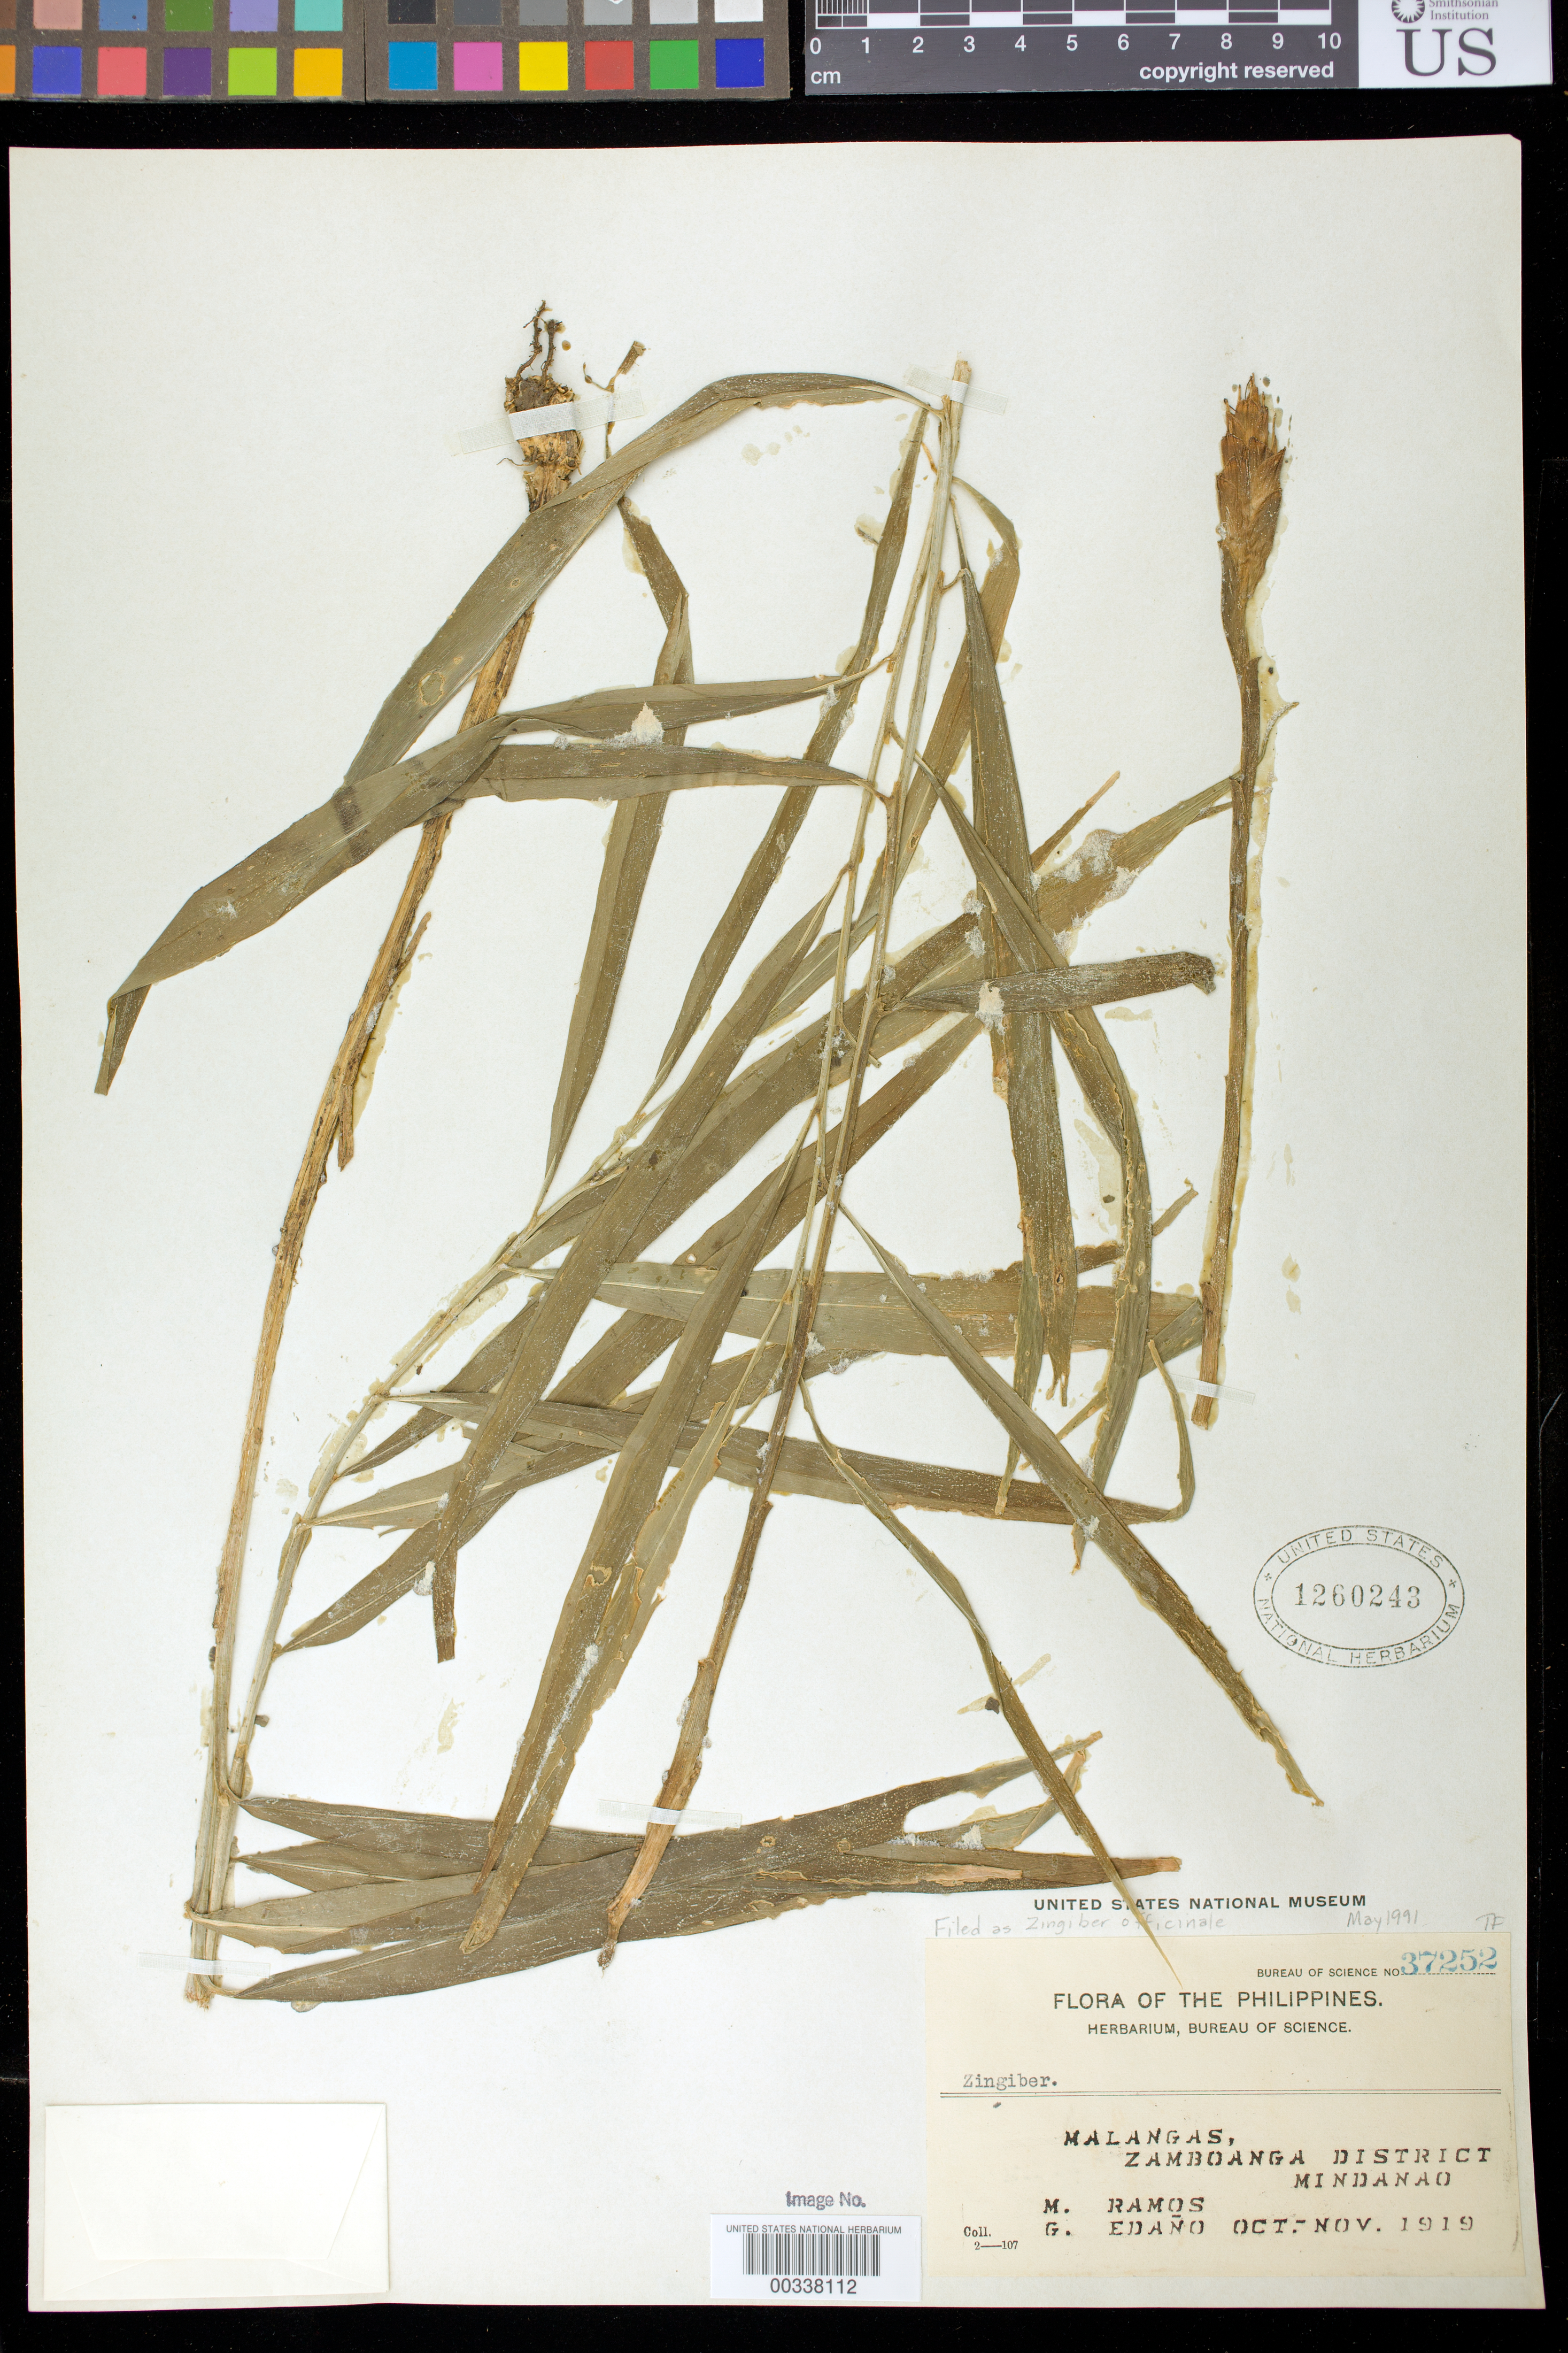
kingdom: Plantae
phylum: Tracheophyta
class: Liliopsida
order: Zingiberales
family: Zingiberaceae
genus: Zingiber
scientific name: Zingiber officinale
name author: Roscoe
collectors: M. Ramos & G. E. Edaño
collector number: Bur. Sci. 37252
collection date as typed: Oct 1919 to -- Nov 1919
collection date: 1919-10/1919-11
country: Philippines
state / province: Zamboanga Peninsula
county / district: Zamboanga del Sur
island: Mindanao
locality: Malangas, zamboanga dist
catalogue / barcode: US 1260243